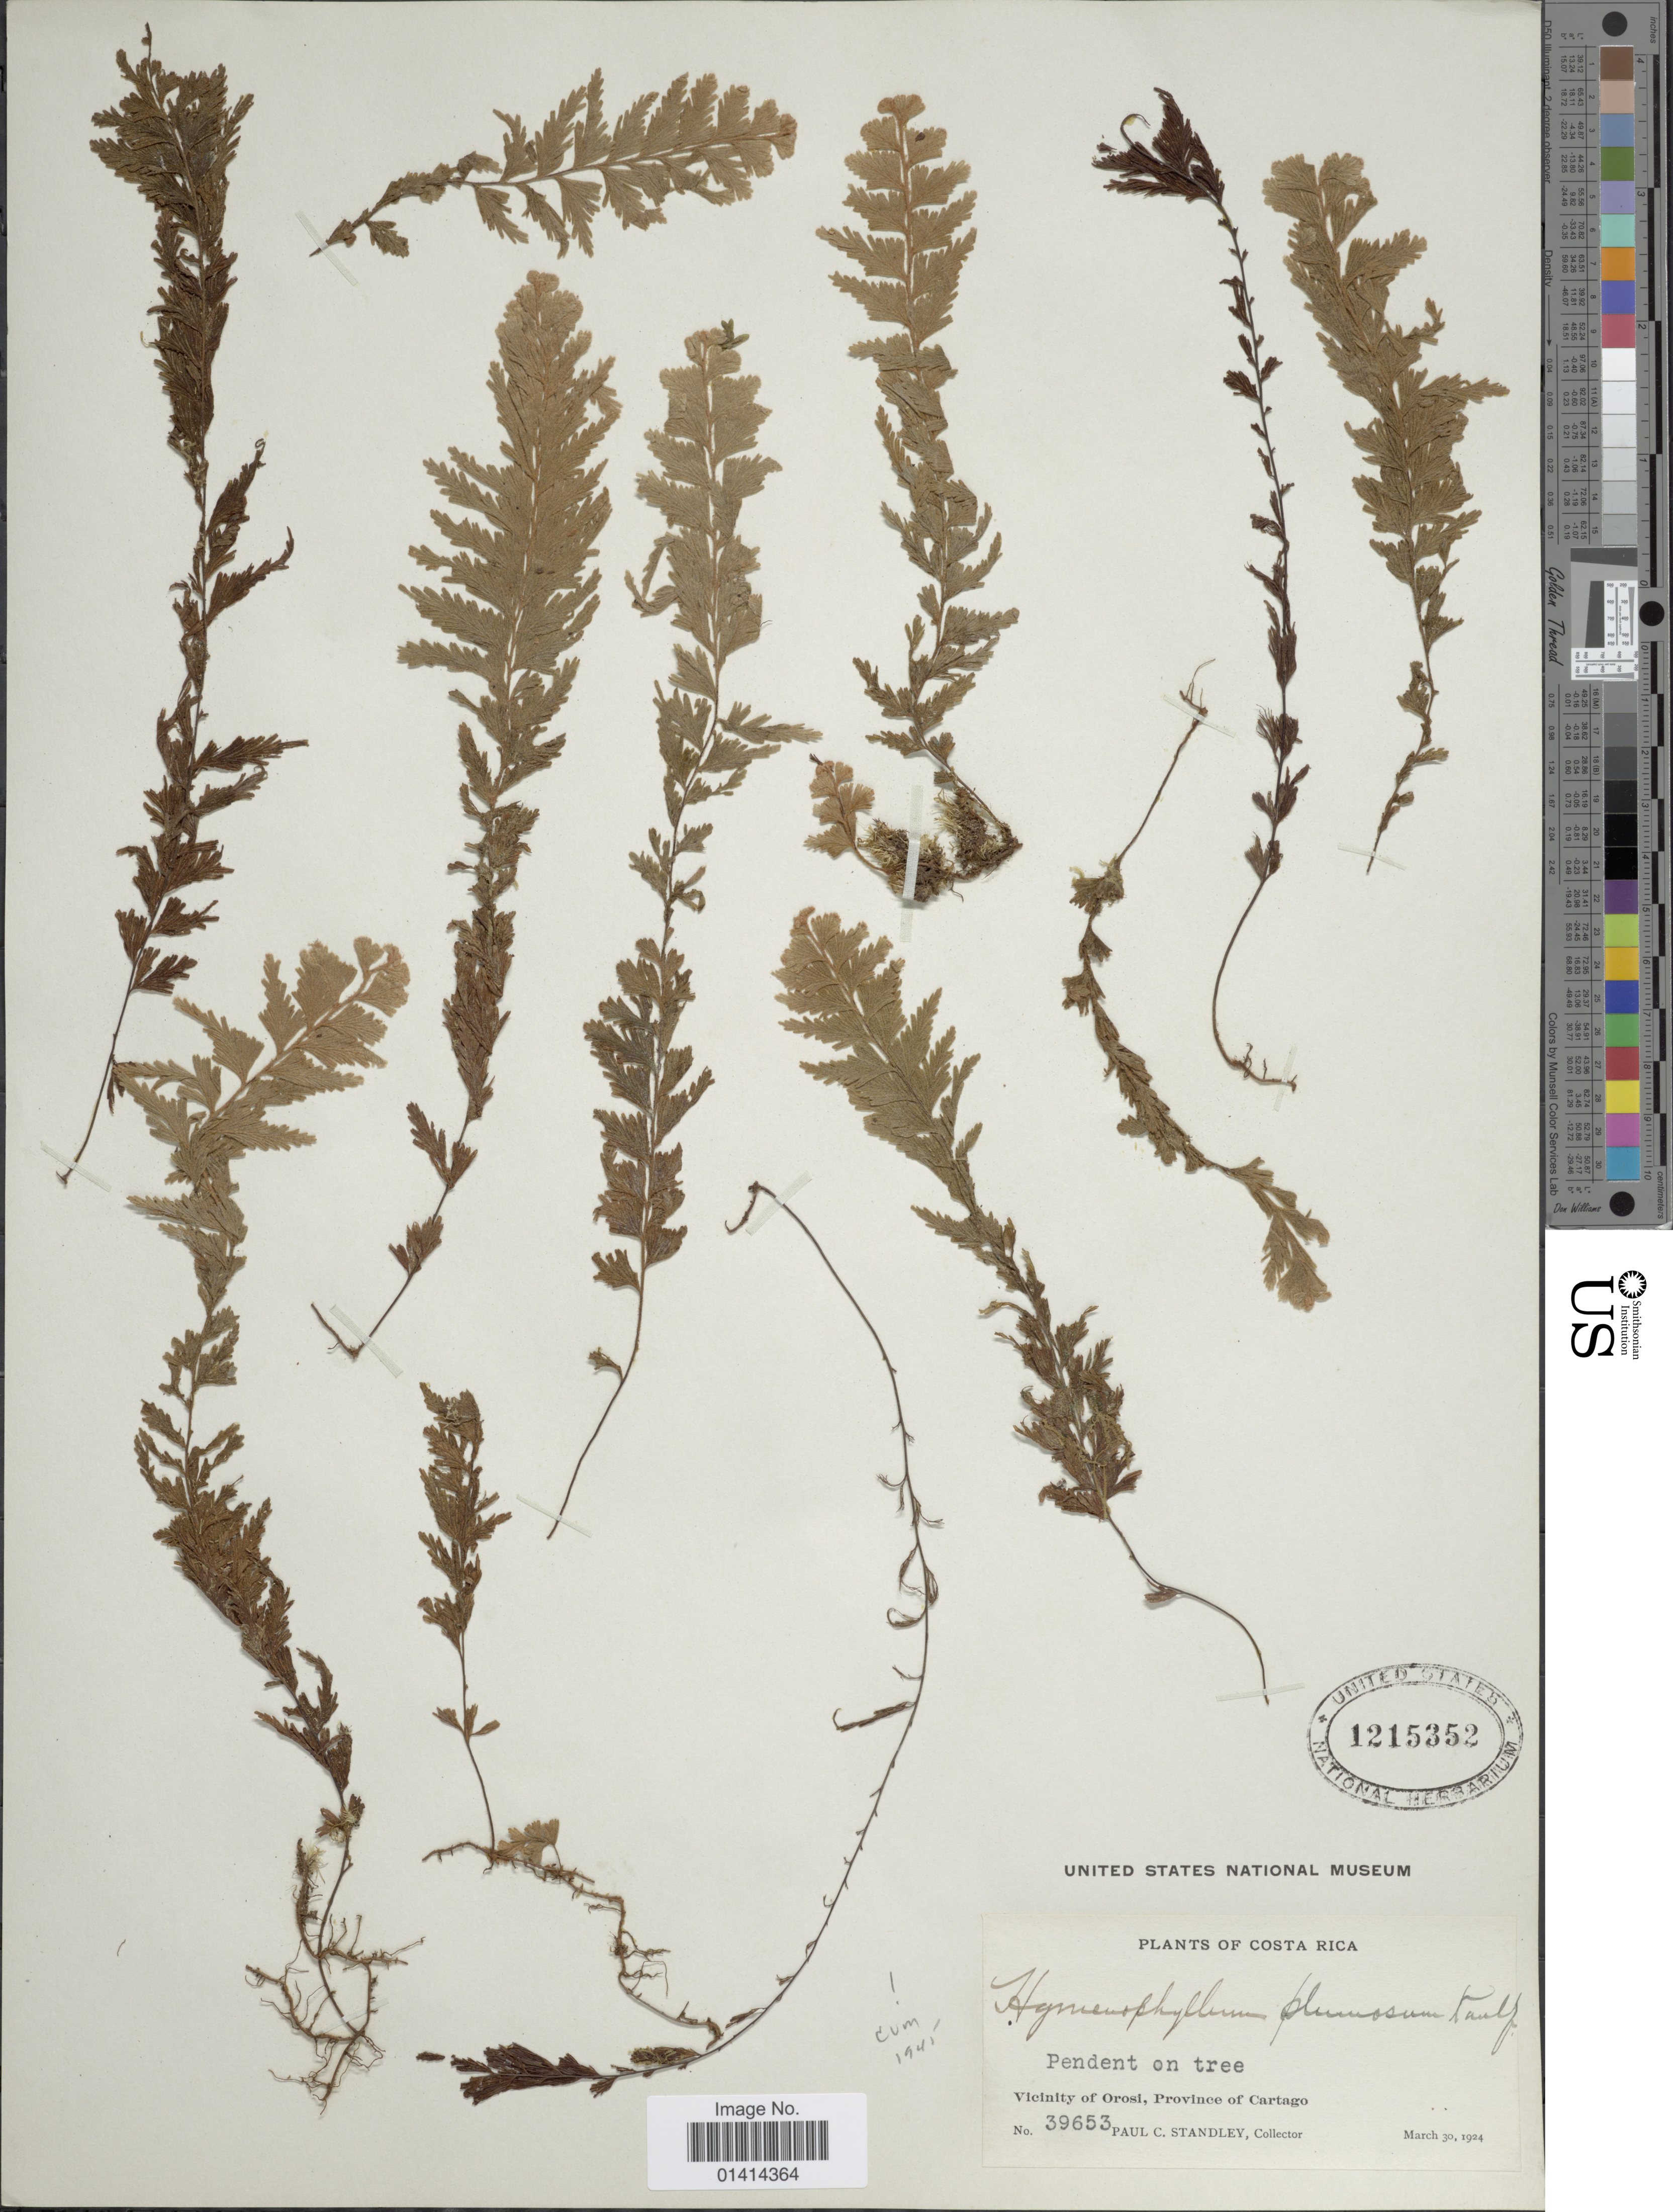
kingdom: Plantae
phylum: Tracheophyta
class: Polypodiopsida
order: Hymenophyllales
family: Hymenophyllaceae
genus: Hymenophyllum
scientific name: Hymenophyllum plumosum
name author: Kaulf.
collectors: P. C. Standley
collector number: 39653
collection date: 1924-03-30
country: Costa Rica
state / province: Cartago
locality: Vicinity of Orosi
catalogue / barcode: US 1215352